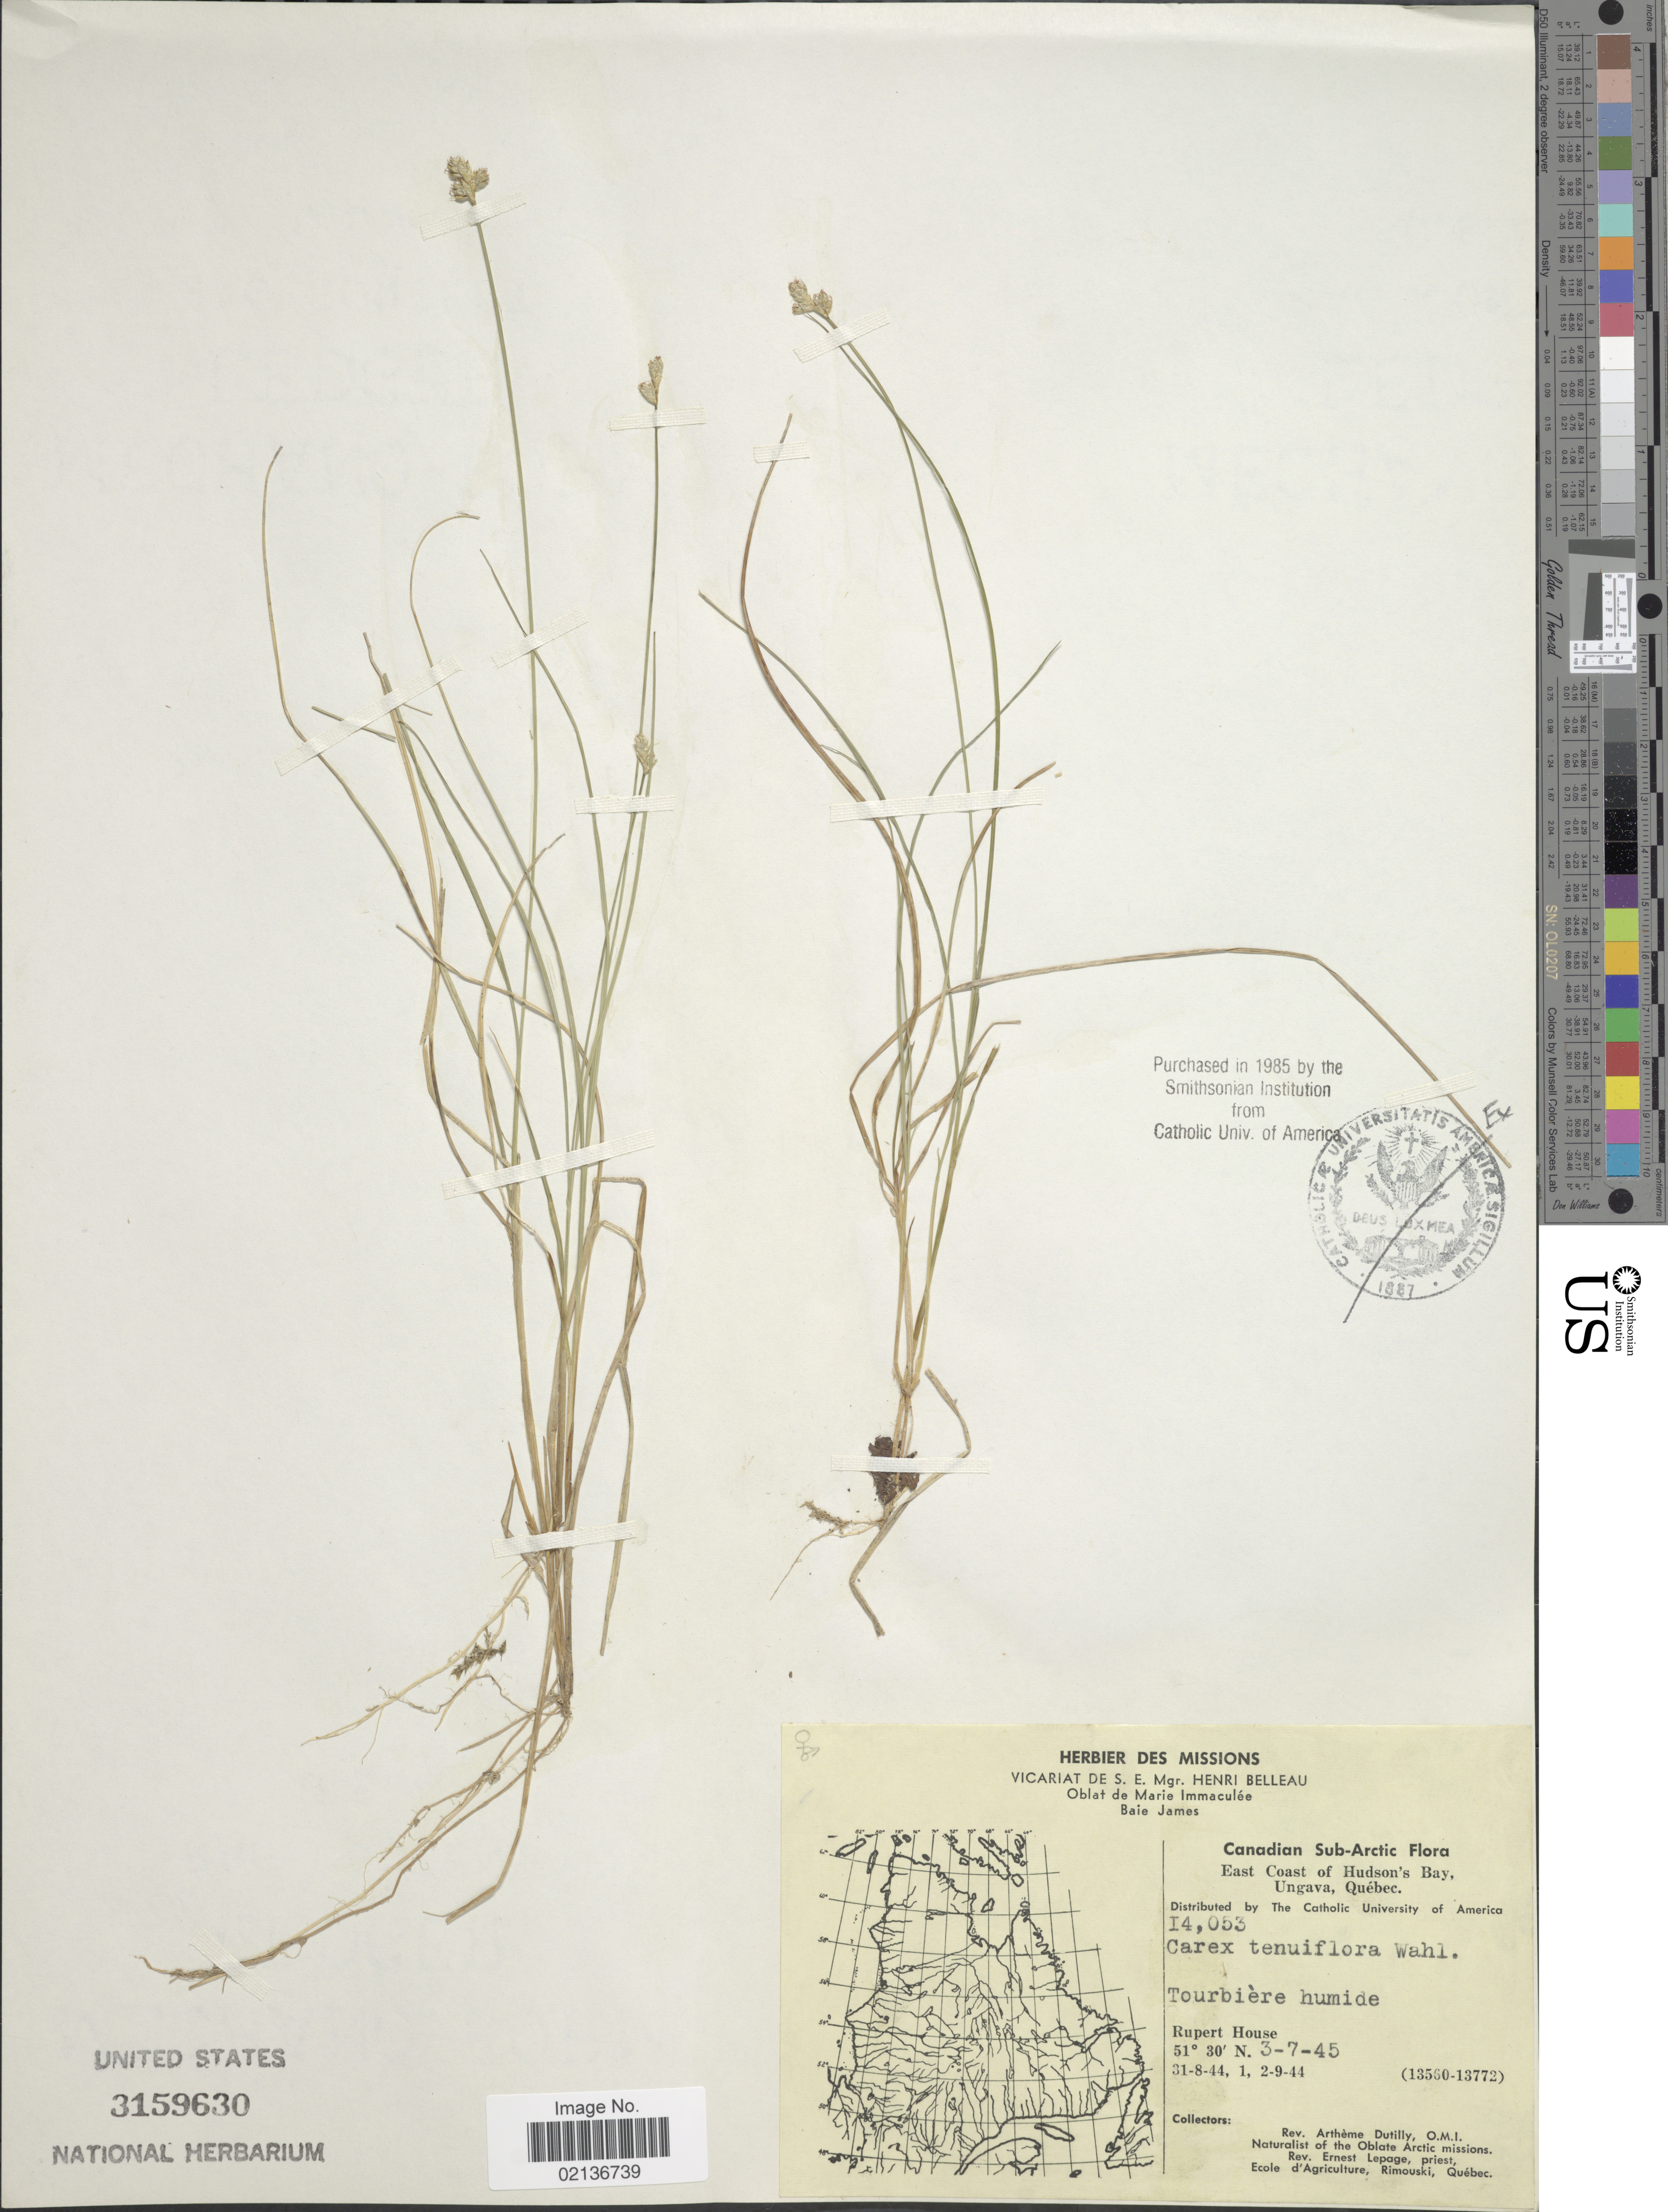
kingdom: Plantae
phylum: Tracheophyta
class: Liliopsida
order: Poales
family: Cyperaceae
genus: Carex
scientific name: Carex tenuiflora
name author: Wahlenb.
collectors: A. Dutilly & E. Lepage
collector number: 14053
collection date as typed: Transcribed d/m/y: 3/7/45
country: Canada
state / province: Quebec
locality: Canadian Sub-Arctic, East Coast of Hudson's Bay, Ungava, Quebec, Tourbiere humide, Rupert House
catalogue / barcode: US 3159630